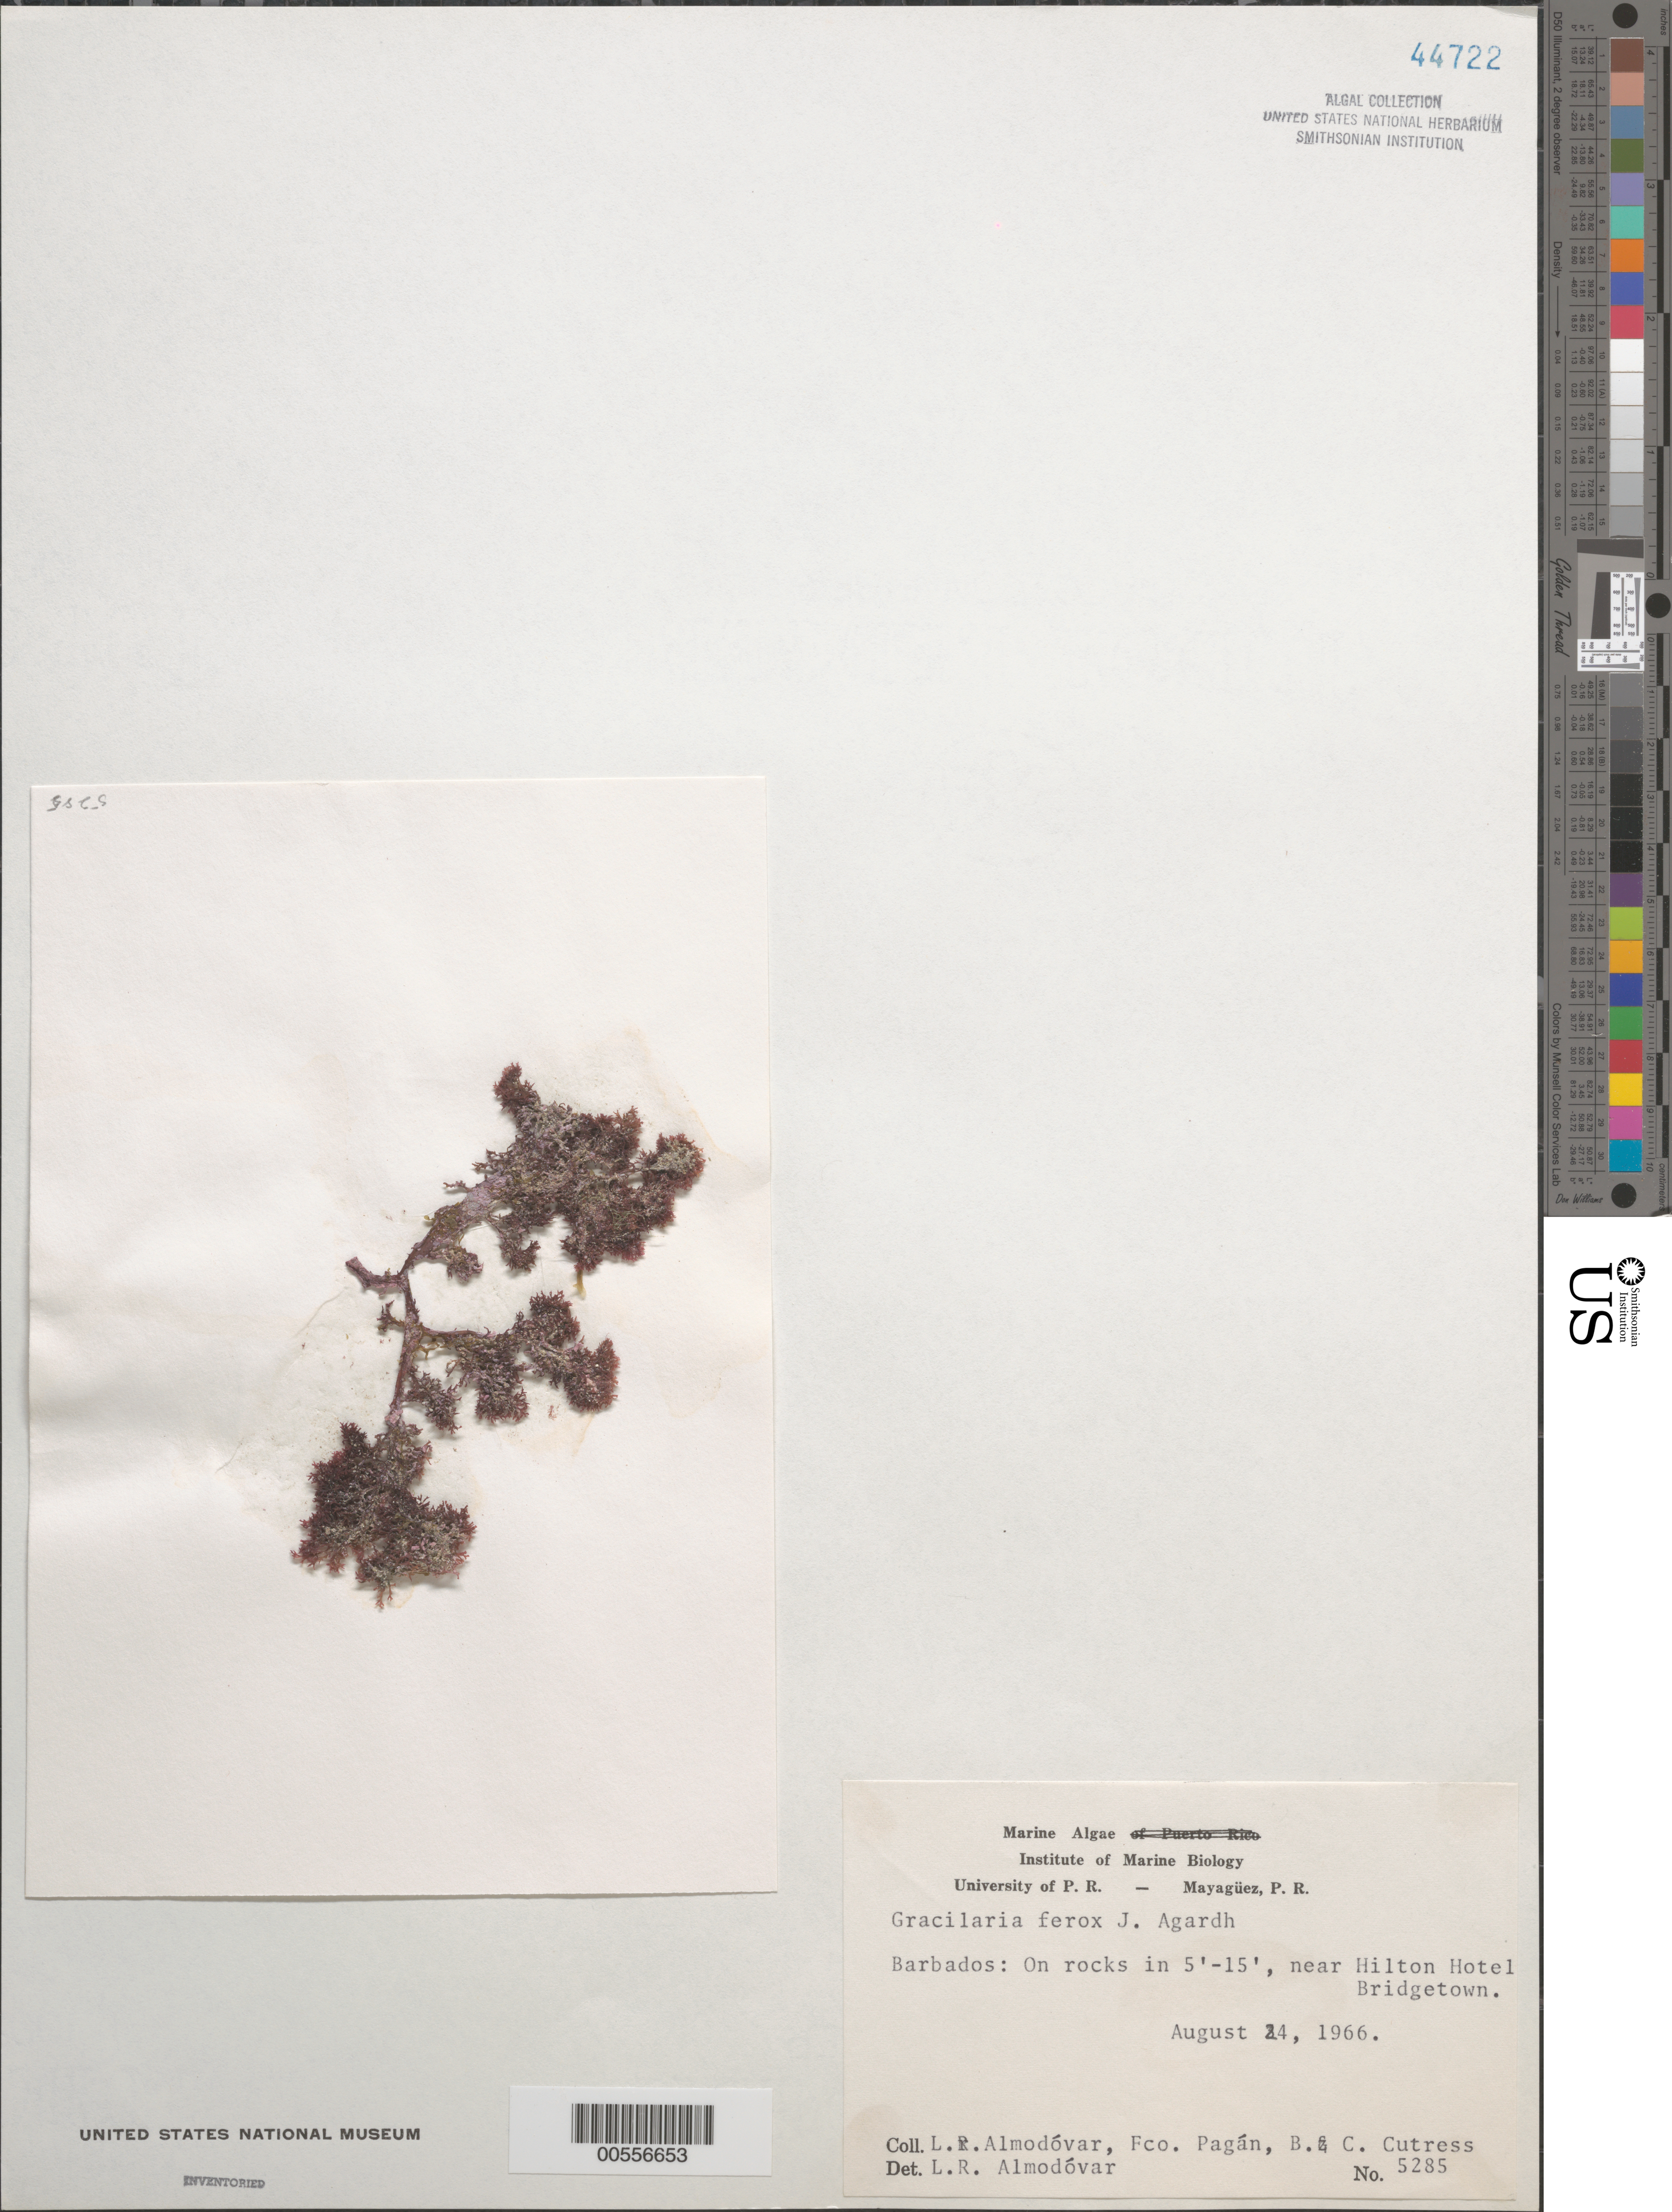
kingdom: Plantae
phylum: Rhodophyta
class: Florideophyceae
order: Gracilariales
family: Gracilariaceae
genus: Gracilaria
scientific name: Gracilaria ferox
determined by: Almodovar, L. R.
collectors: L. Almodovar, F. Pagan, B. Cutress & C. Cutress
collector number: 5285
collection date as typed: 24 Aug 1966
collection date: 1966-08-24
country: Barbados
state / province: Saint Michael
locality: Bridgetown, near Hilton Hotel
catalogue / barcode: US 44722